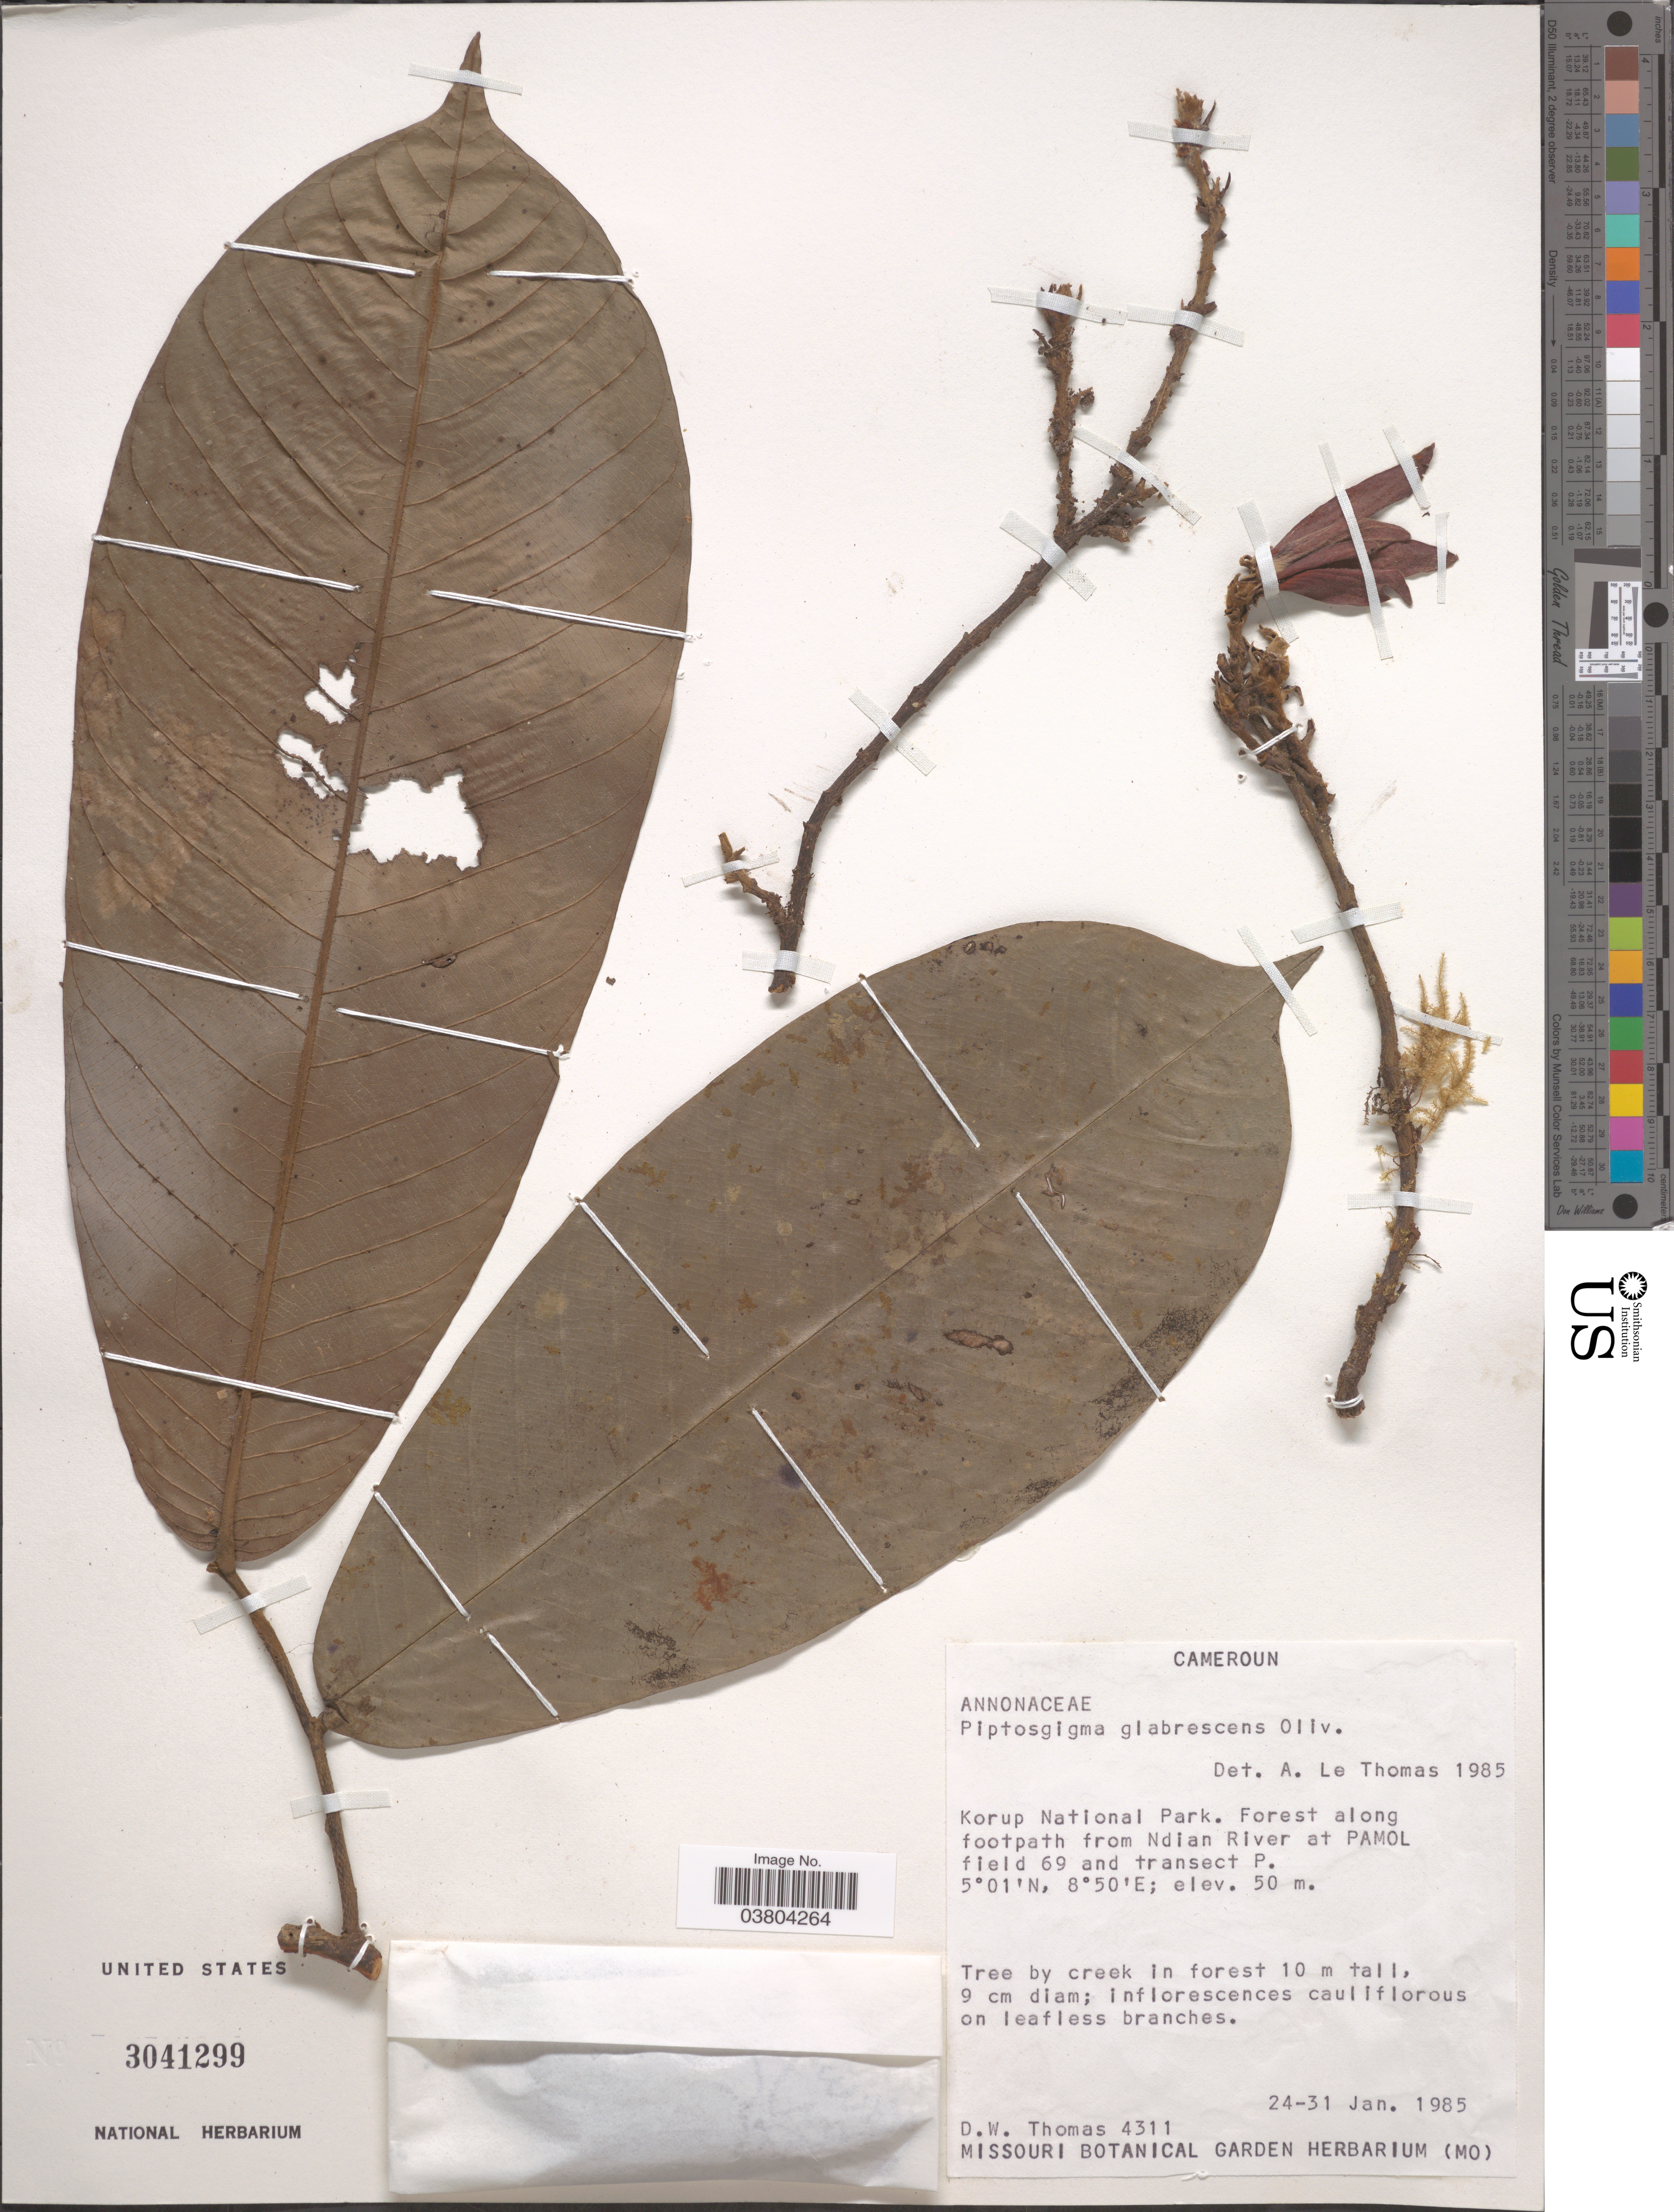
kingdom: Plantae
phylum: Tracheophyta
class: Magnoliopsida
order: Magnoliales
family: Annonaceae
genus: Piptostigma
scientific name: Piptostigma glabrescens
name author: Oliv.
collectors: D. W. Thomas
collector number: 4311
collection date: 1985-01-24/1985-01-31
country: Cameroon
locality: Korup National Park. Forest along footpath from Ndian River at Pamol field 69 and transect P.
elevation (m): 50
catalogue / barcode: US 3041299